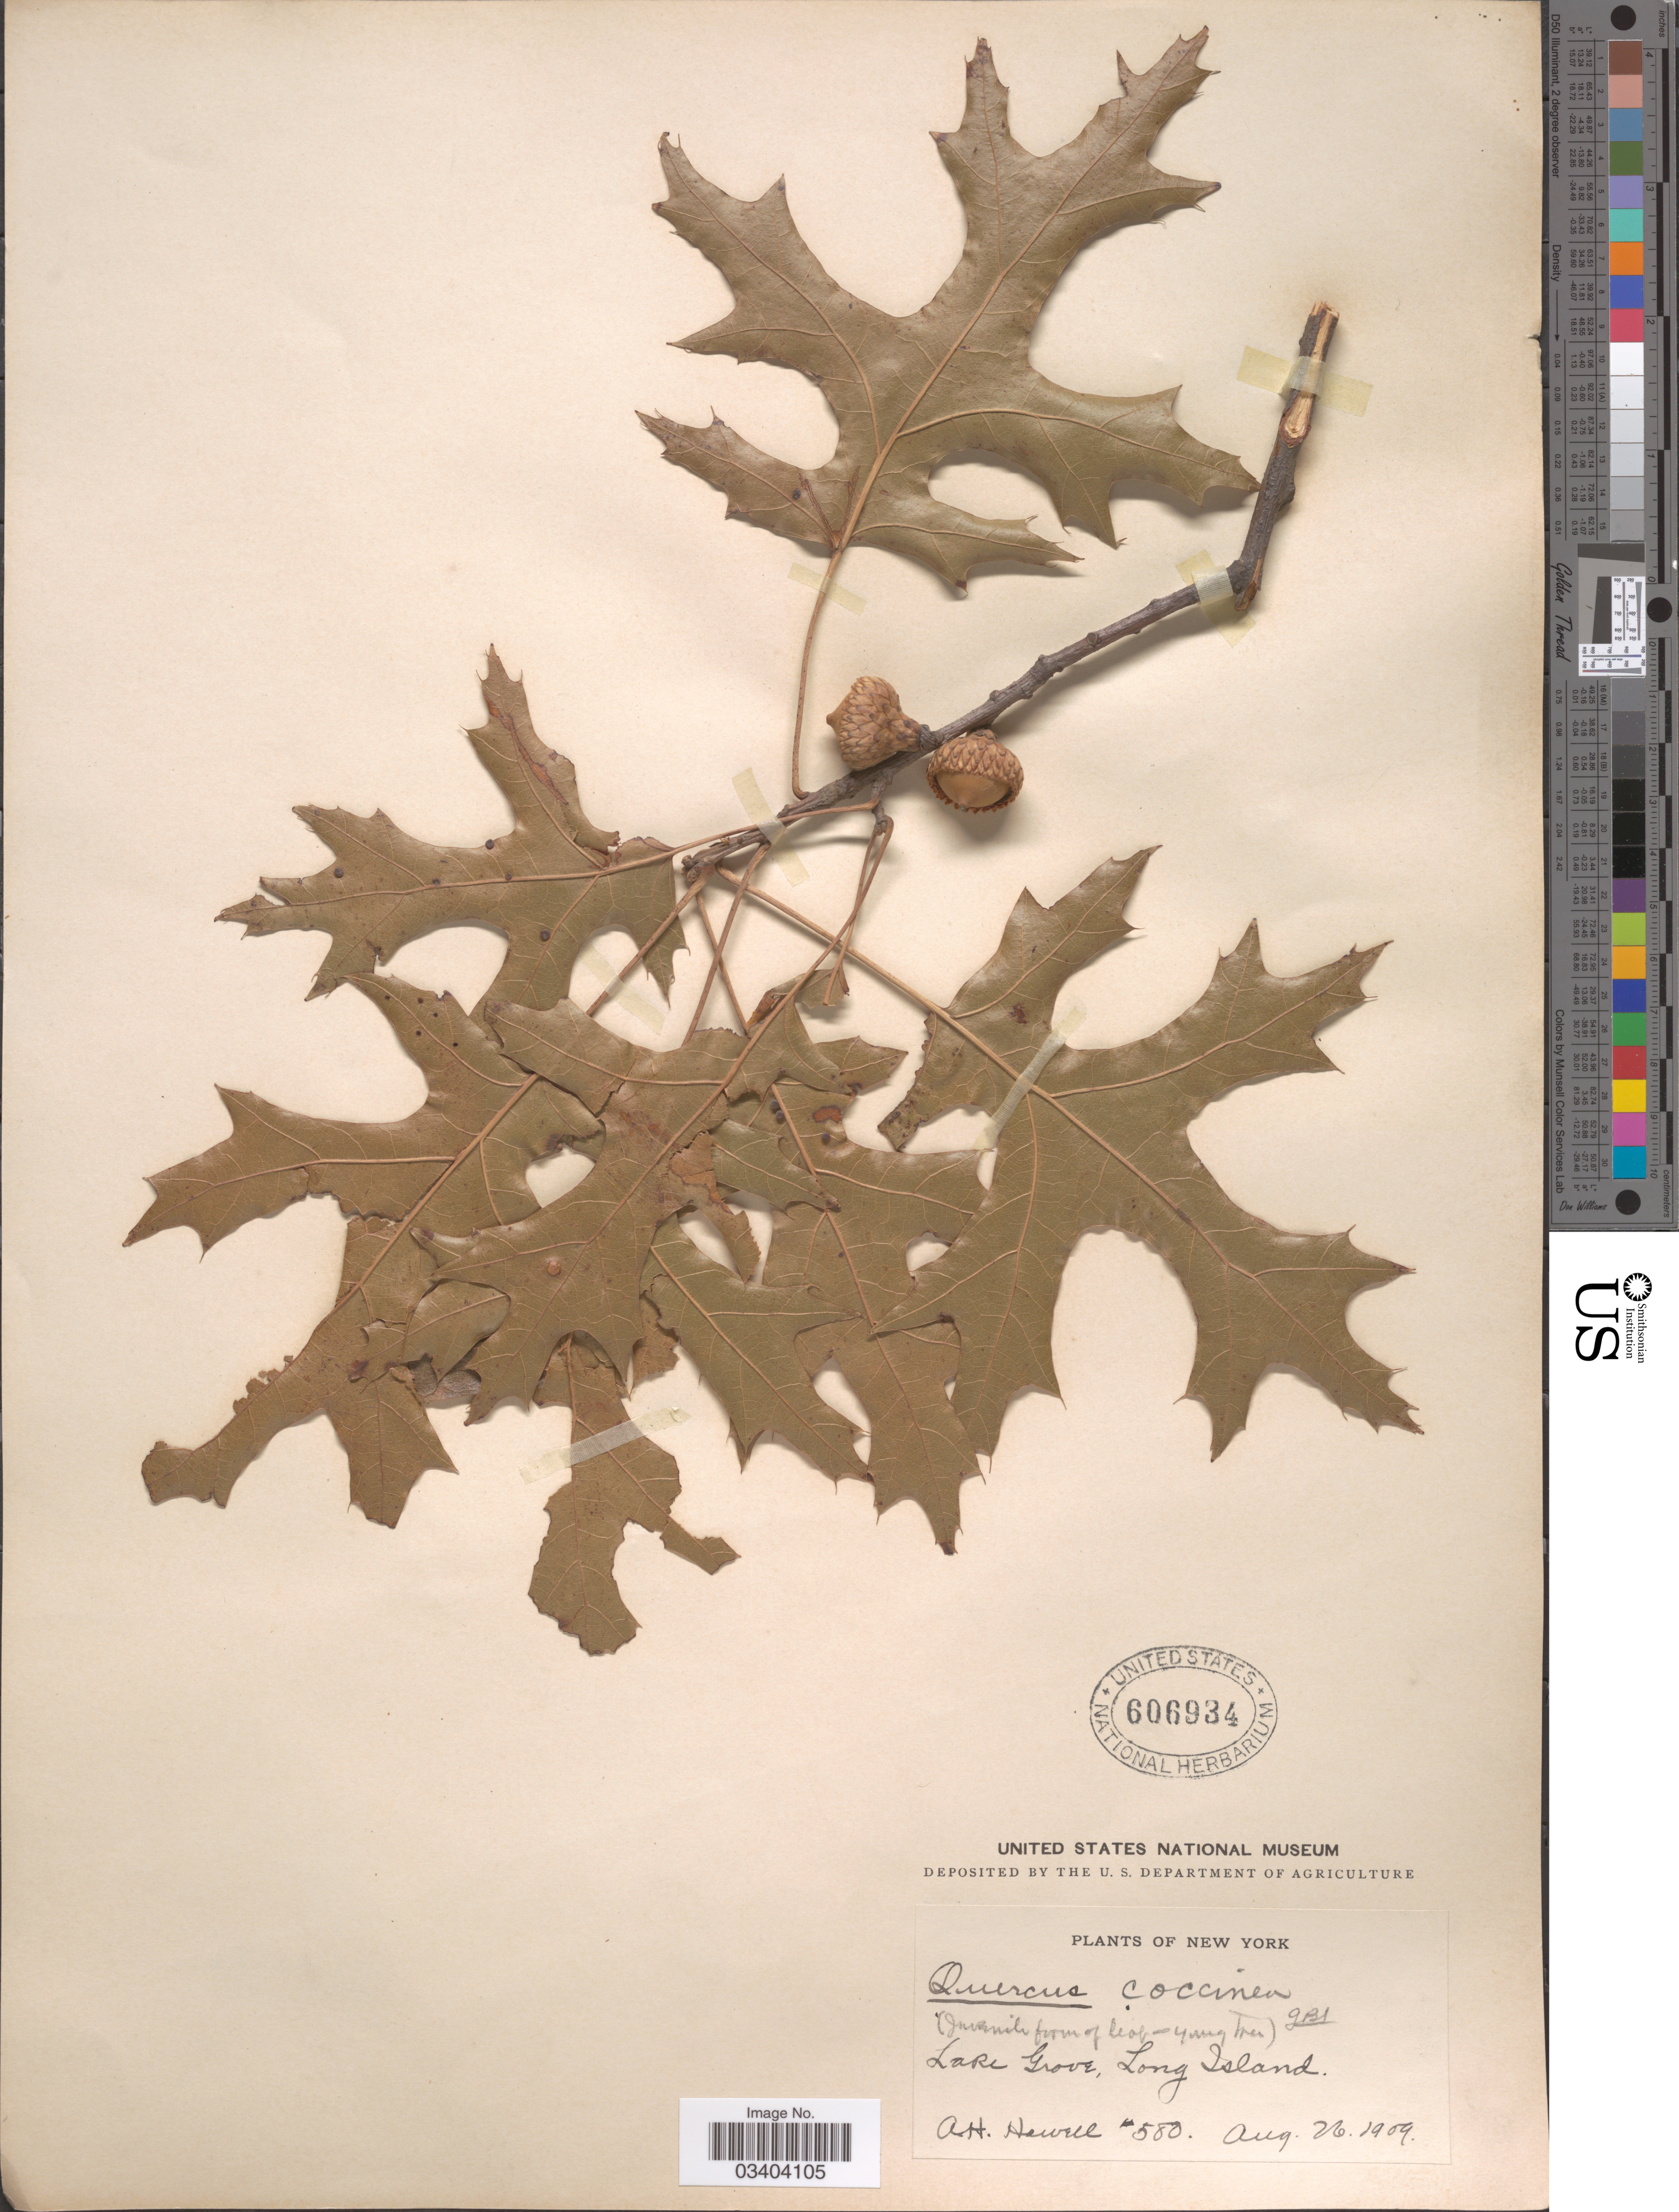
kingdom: Plantae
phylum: Tracheophyta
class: Magnoliopsida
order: Fagales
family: Fagaceae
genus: Quercus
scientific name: Quercus coccinea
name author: Münchh.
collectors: A. Howell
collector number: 580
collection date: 1909-08-26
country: United States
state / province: New York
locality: Lake Grove, Long Island.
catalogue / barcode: US 606934